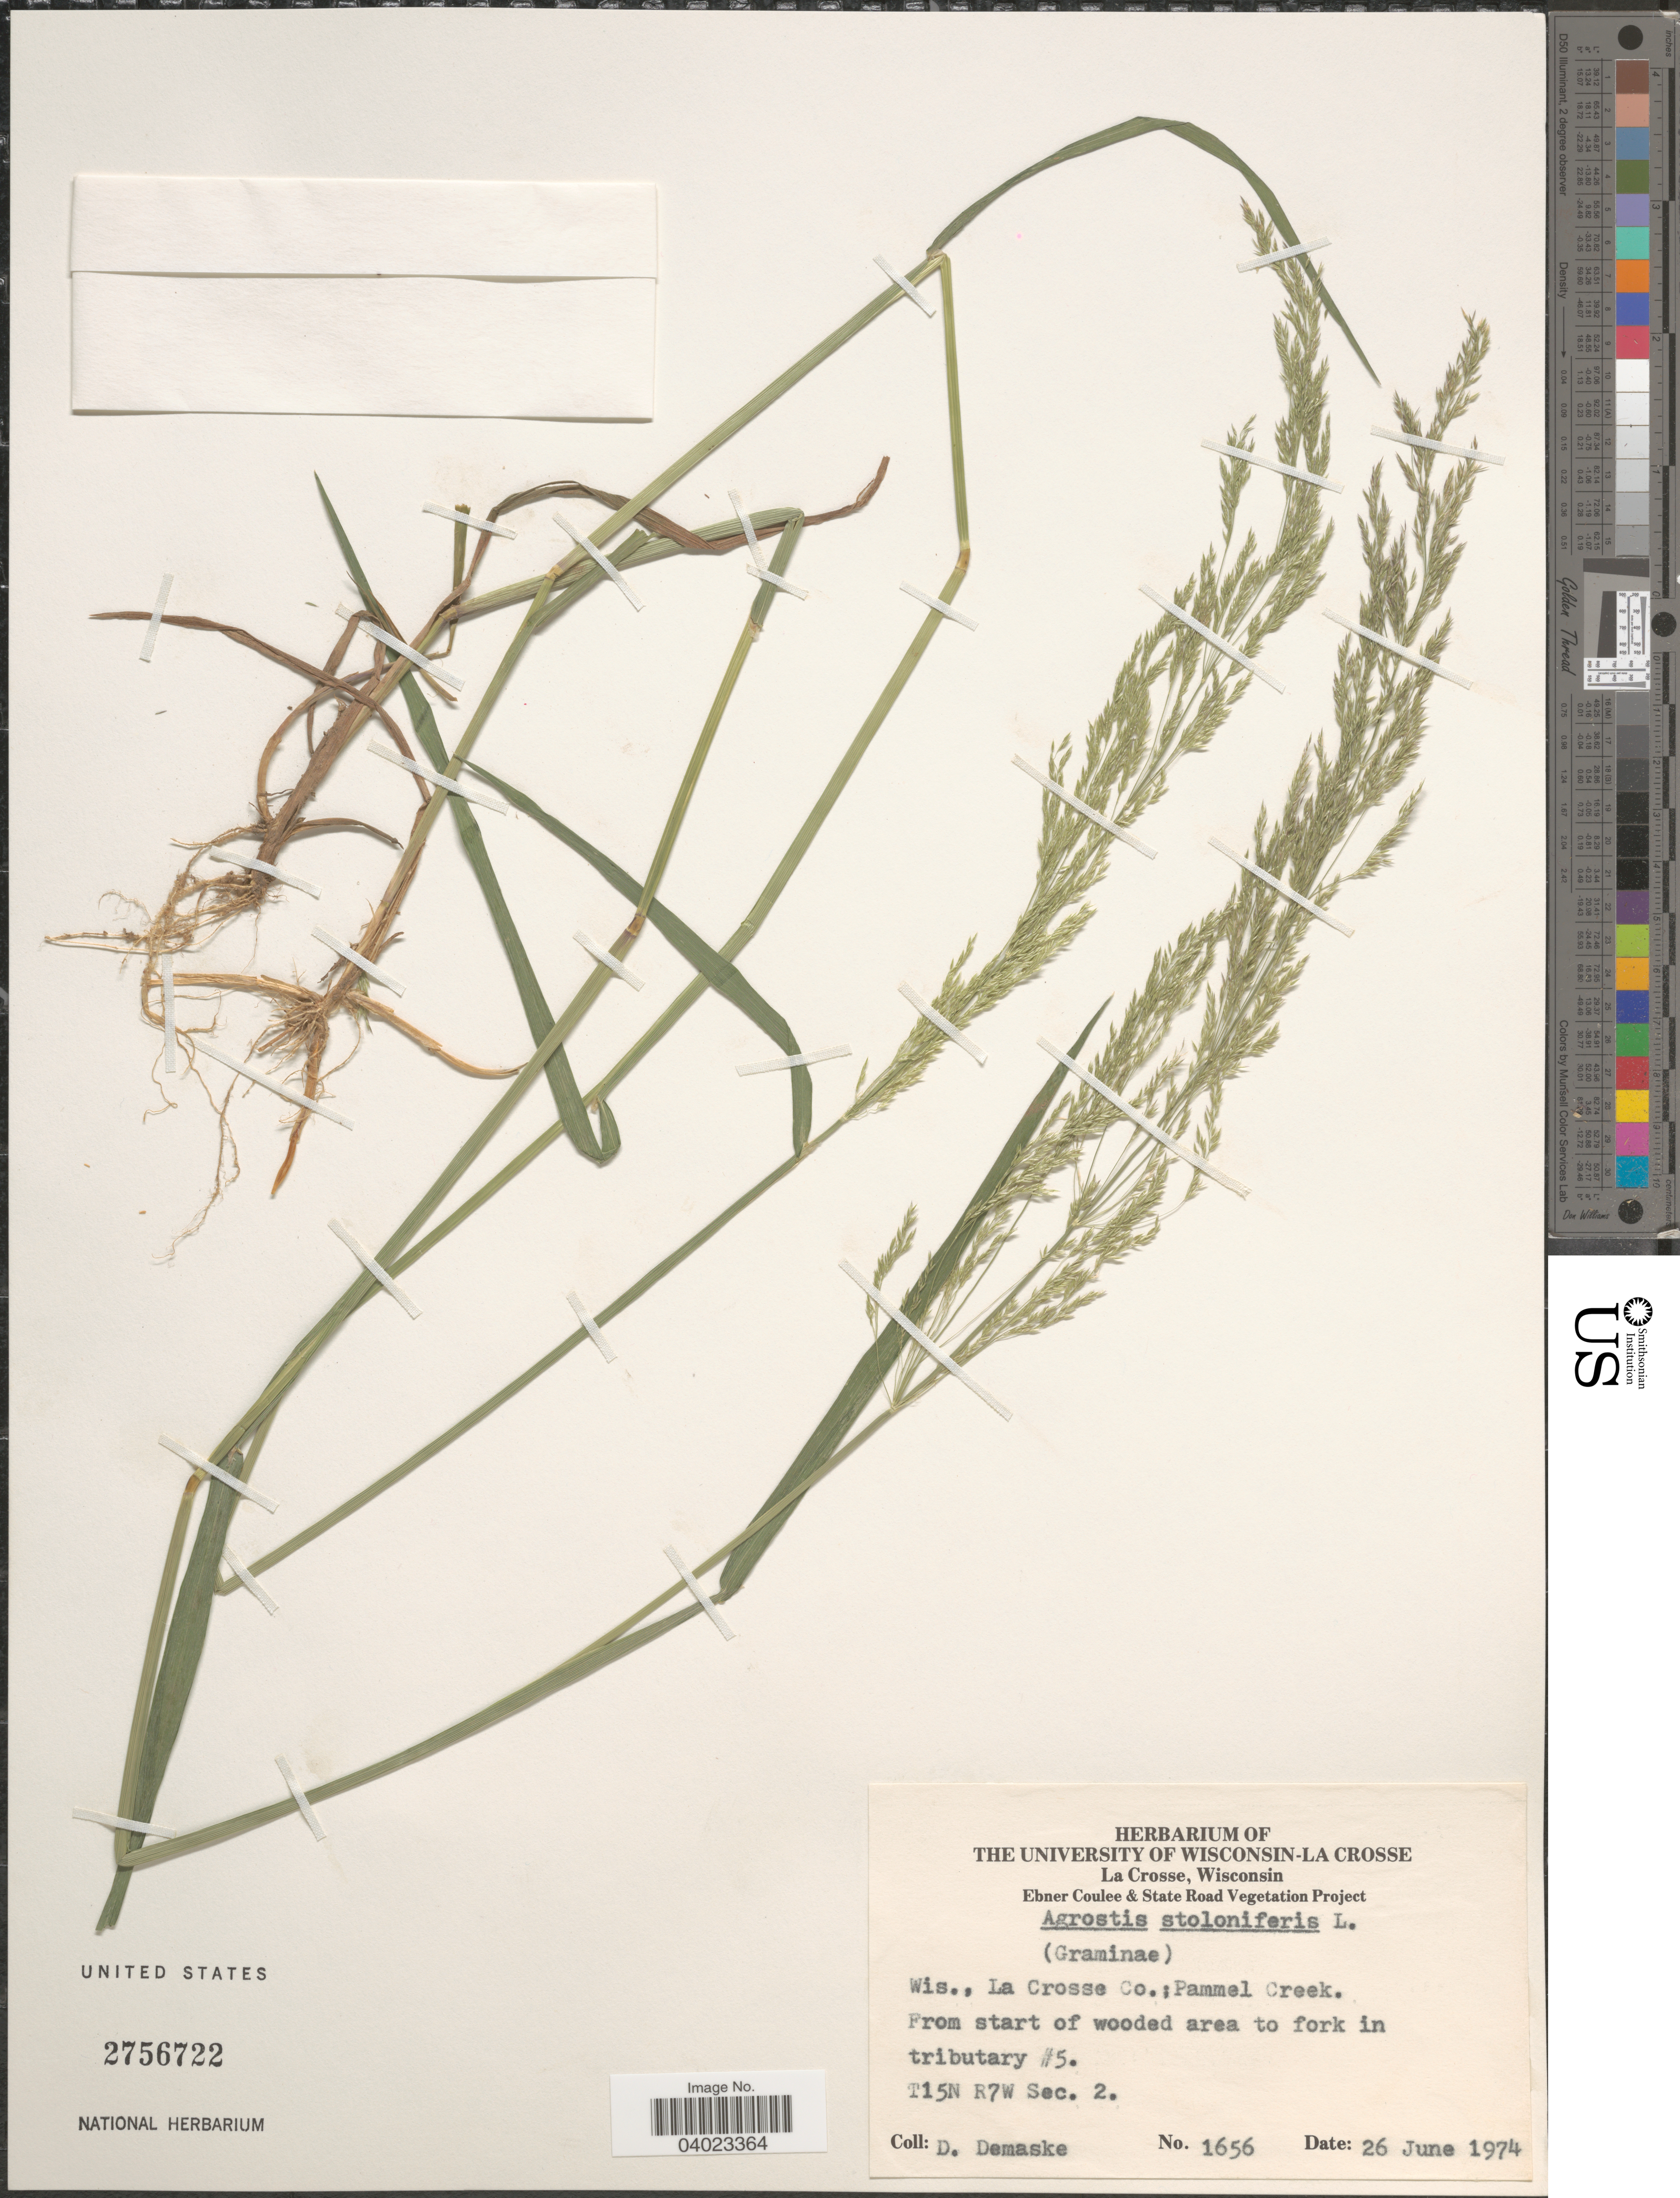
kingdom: Plantae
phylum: Tracheophyta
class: Liliopsida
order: Poales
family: Poaceae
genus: Agrostis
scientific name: Agrostis stolonifera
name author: L.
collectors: D. Demaske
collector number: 1656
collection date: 1974-06-26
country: United States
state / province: Wisconsin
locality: La Crosse Co.; Pammel Creek. From start of wooded area to fork in tributary #5. T15N R7W Sec. 2.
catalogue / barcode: US 2756722